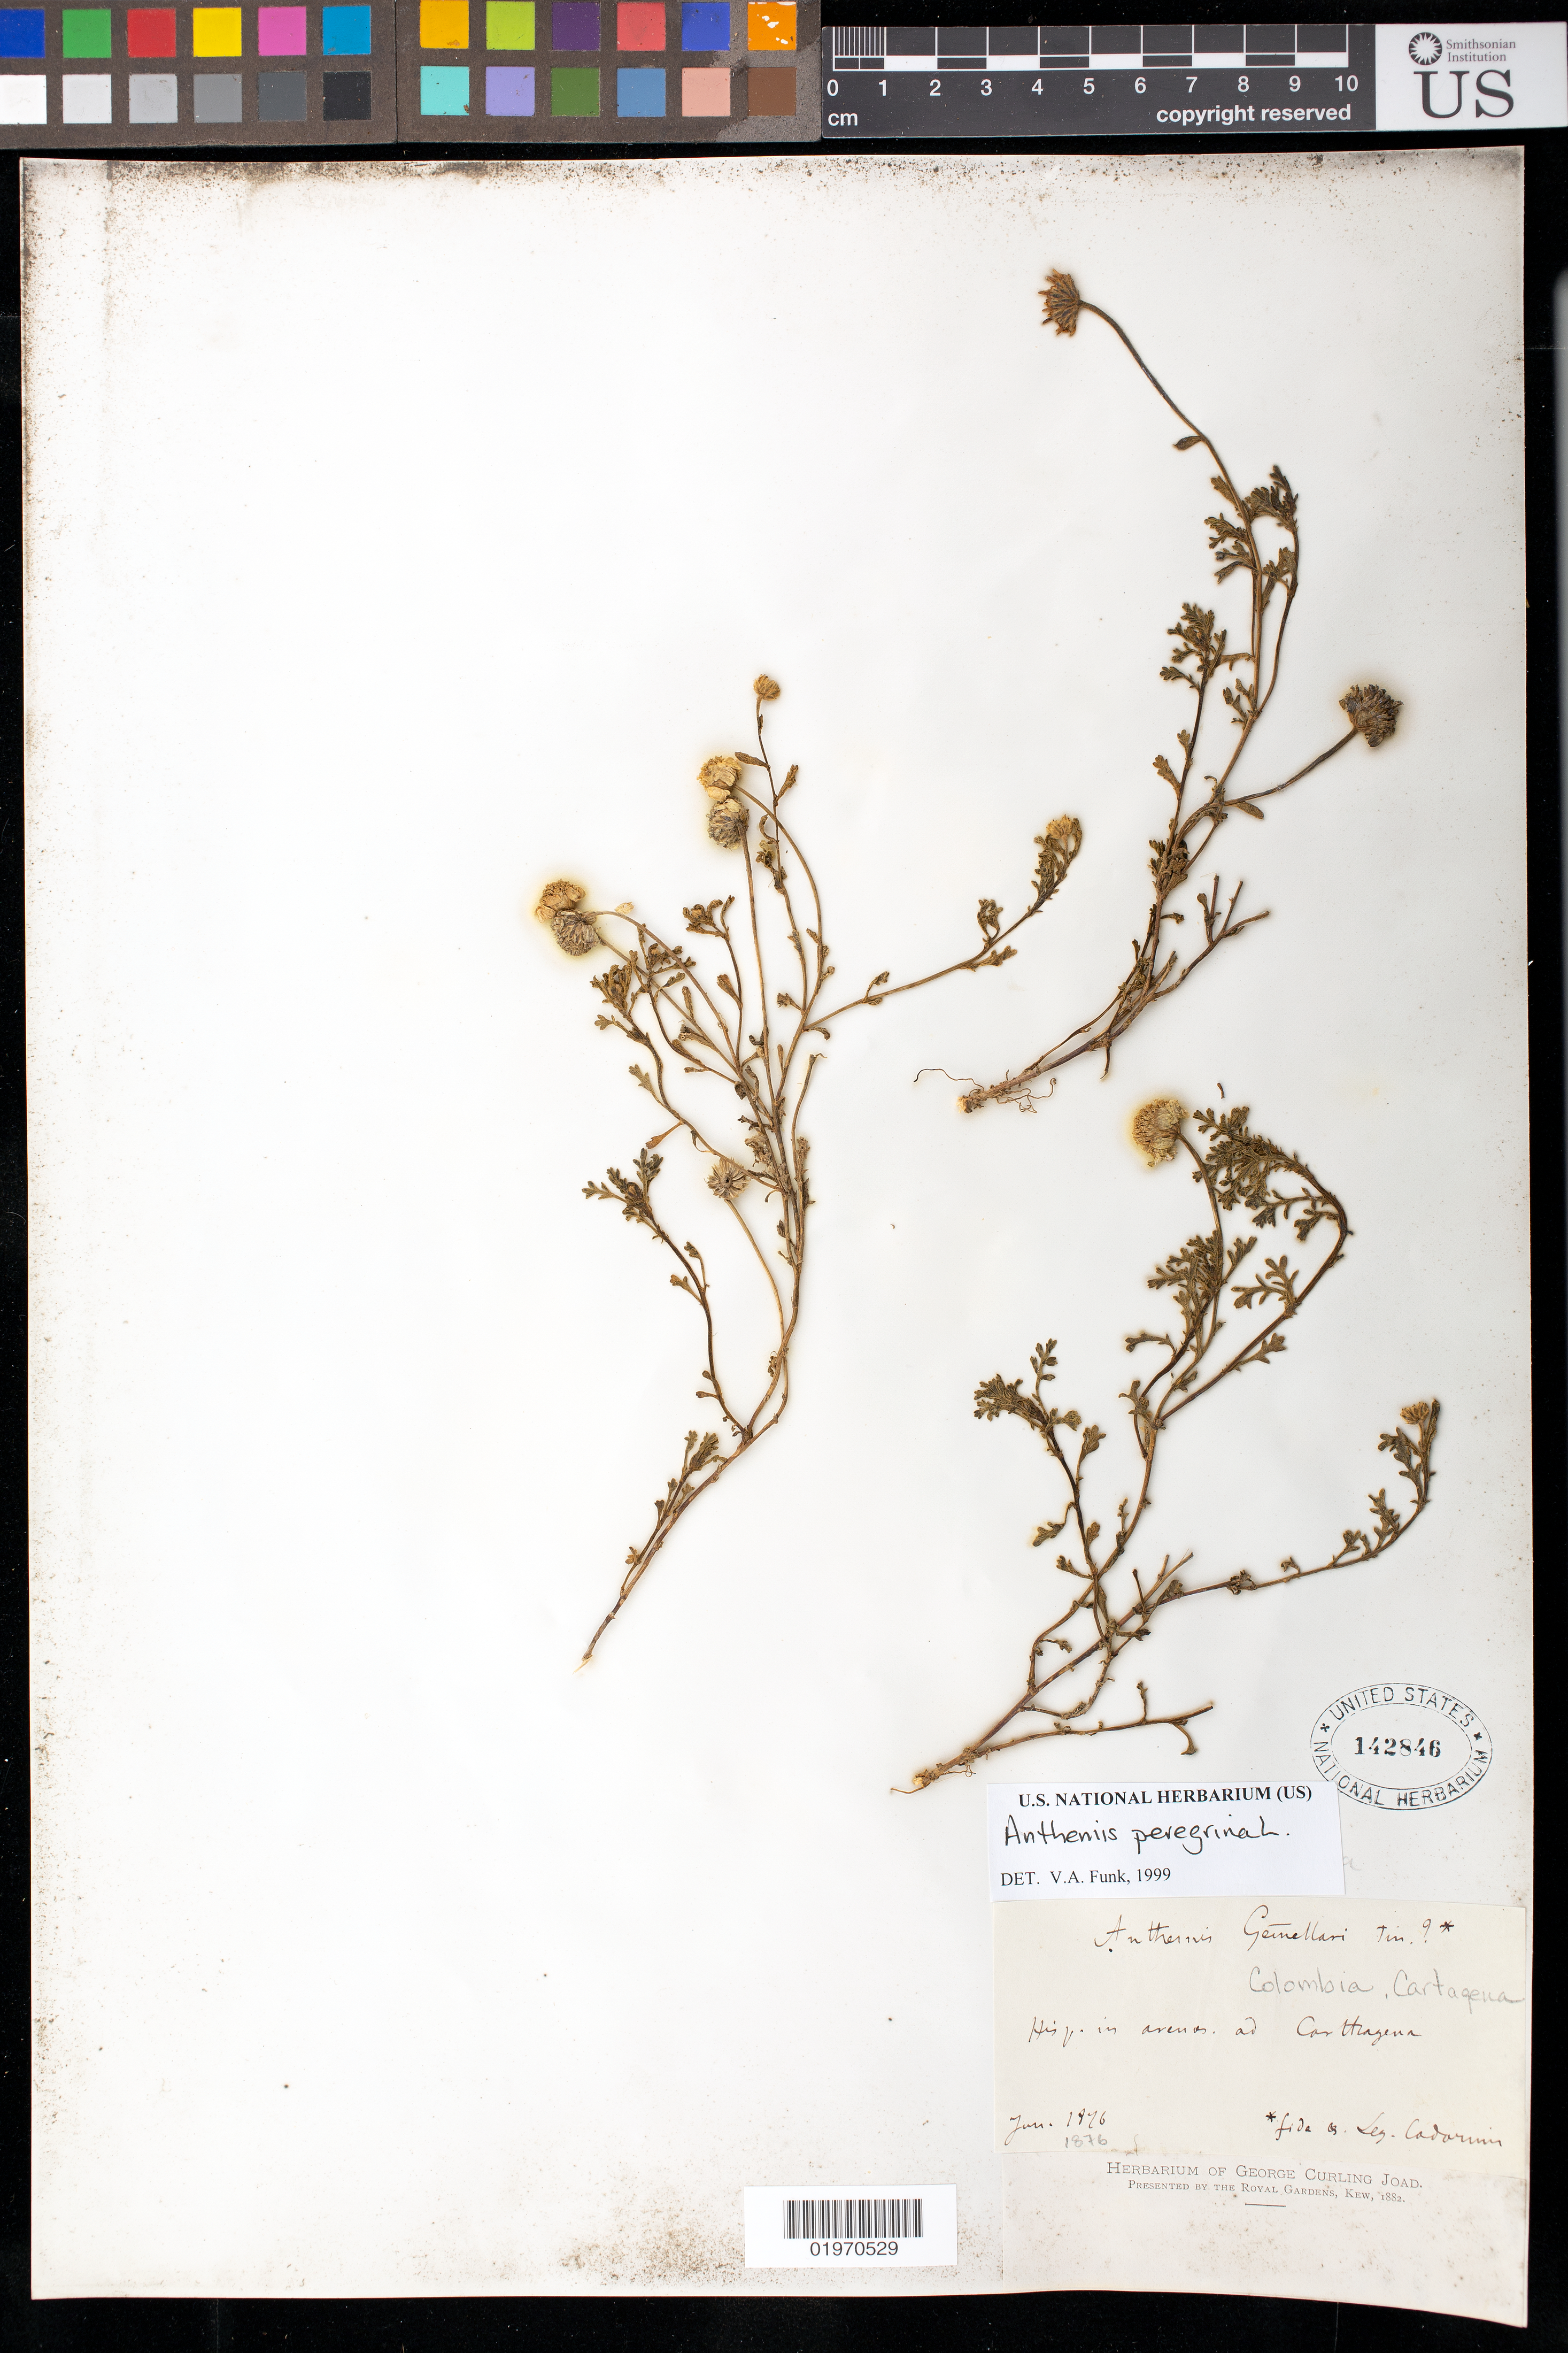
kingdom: Plantae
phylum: Tracheophyta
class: Magnoliopsida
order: Asterales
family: Asteraceae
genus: Anthemis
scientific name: Anthemis peregrina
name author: L.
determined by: Funk, Vicki A., (BOT), Smithsonian Institution - National Museum of Natural History (UNITED STATES)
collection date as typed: Jun 1876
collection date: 1876-06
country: Colombia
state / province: Bolívar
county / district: Cartagena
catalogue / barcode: US 142846